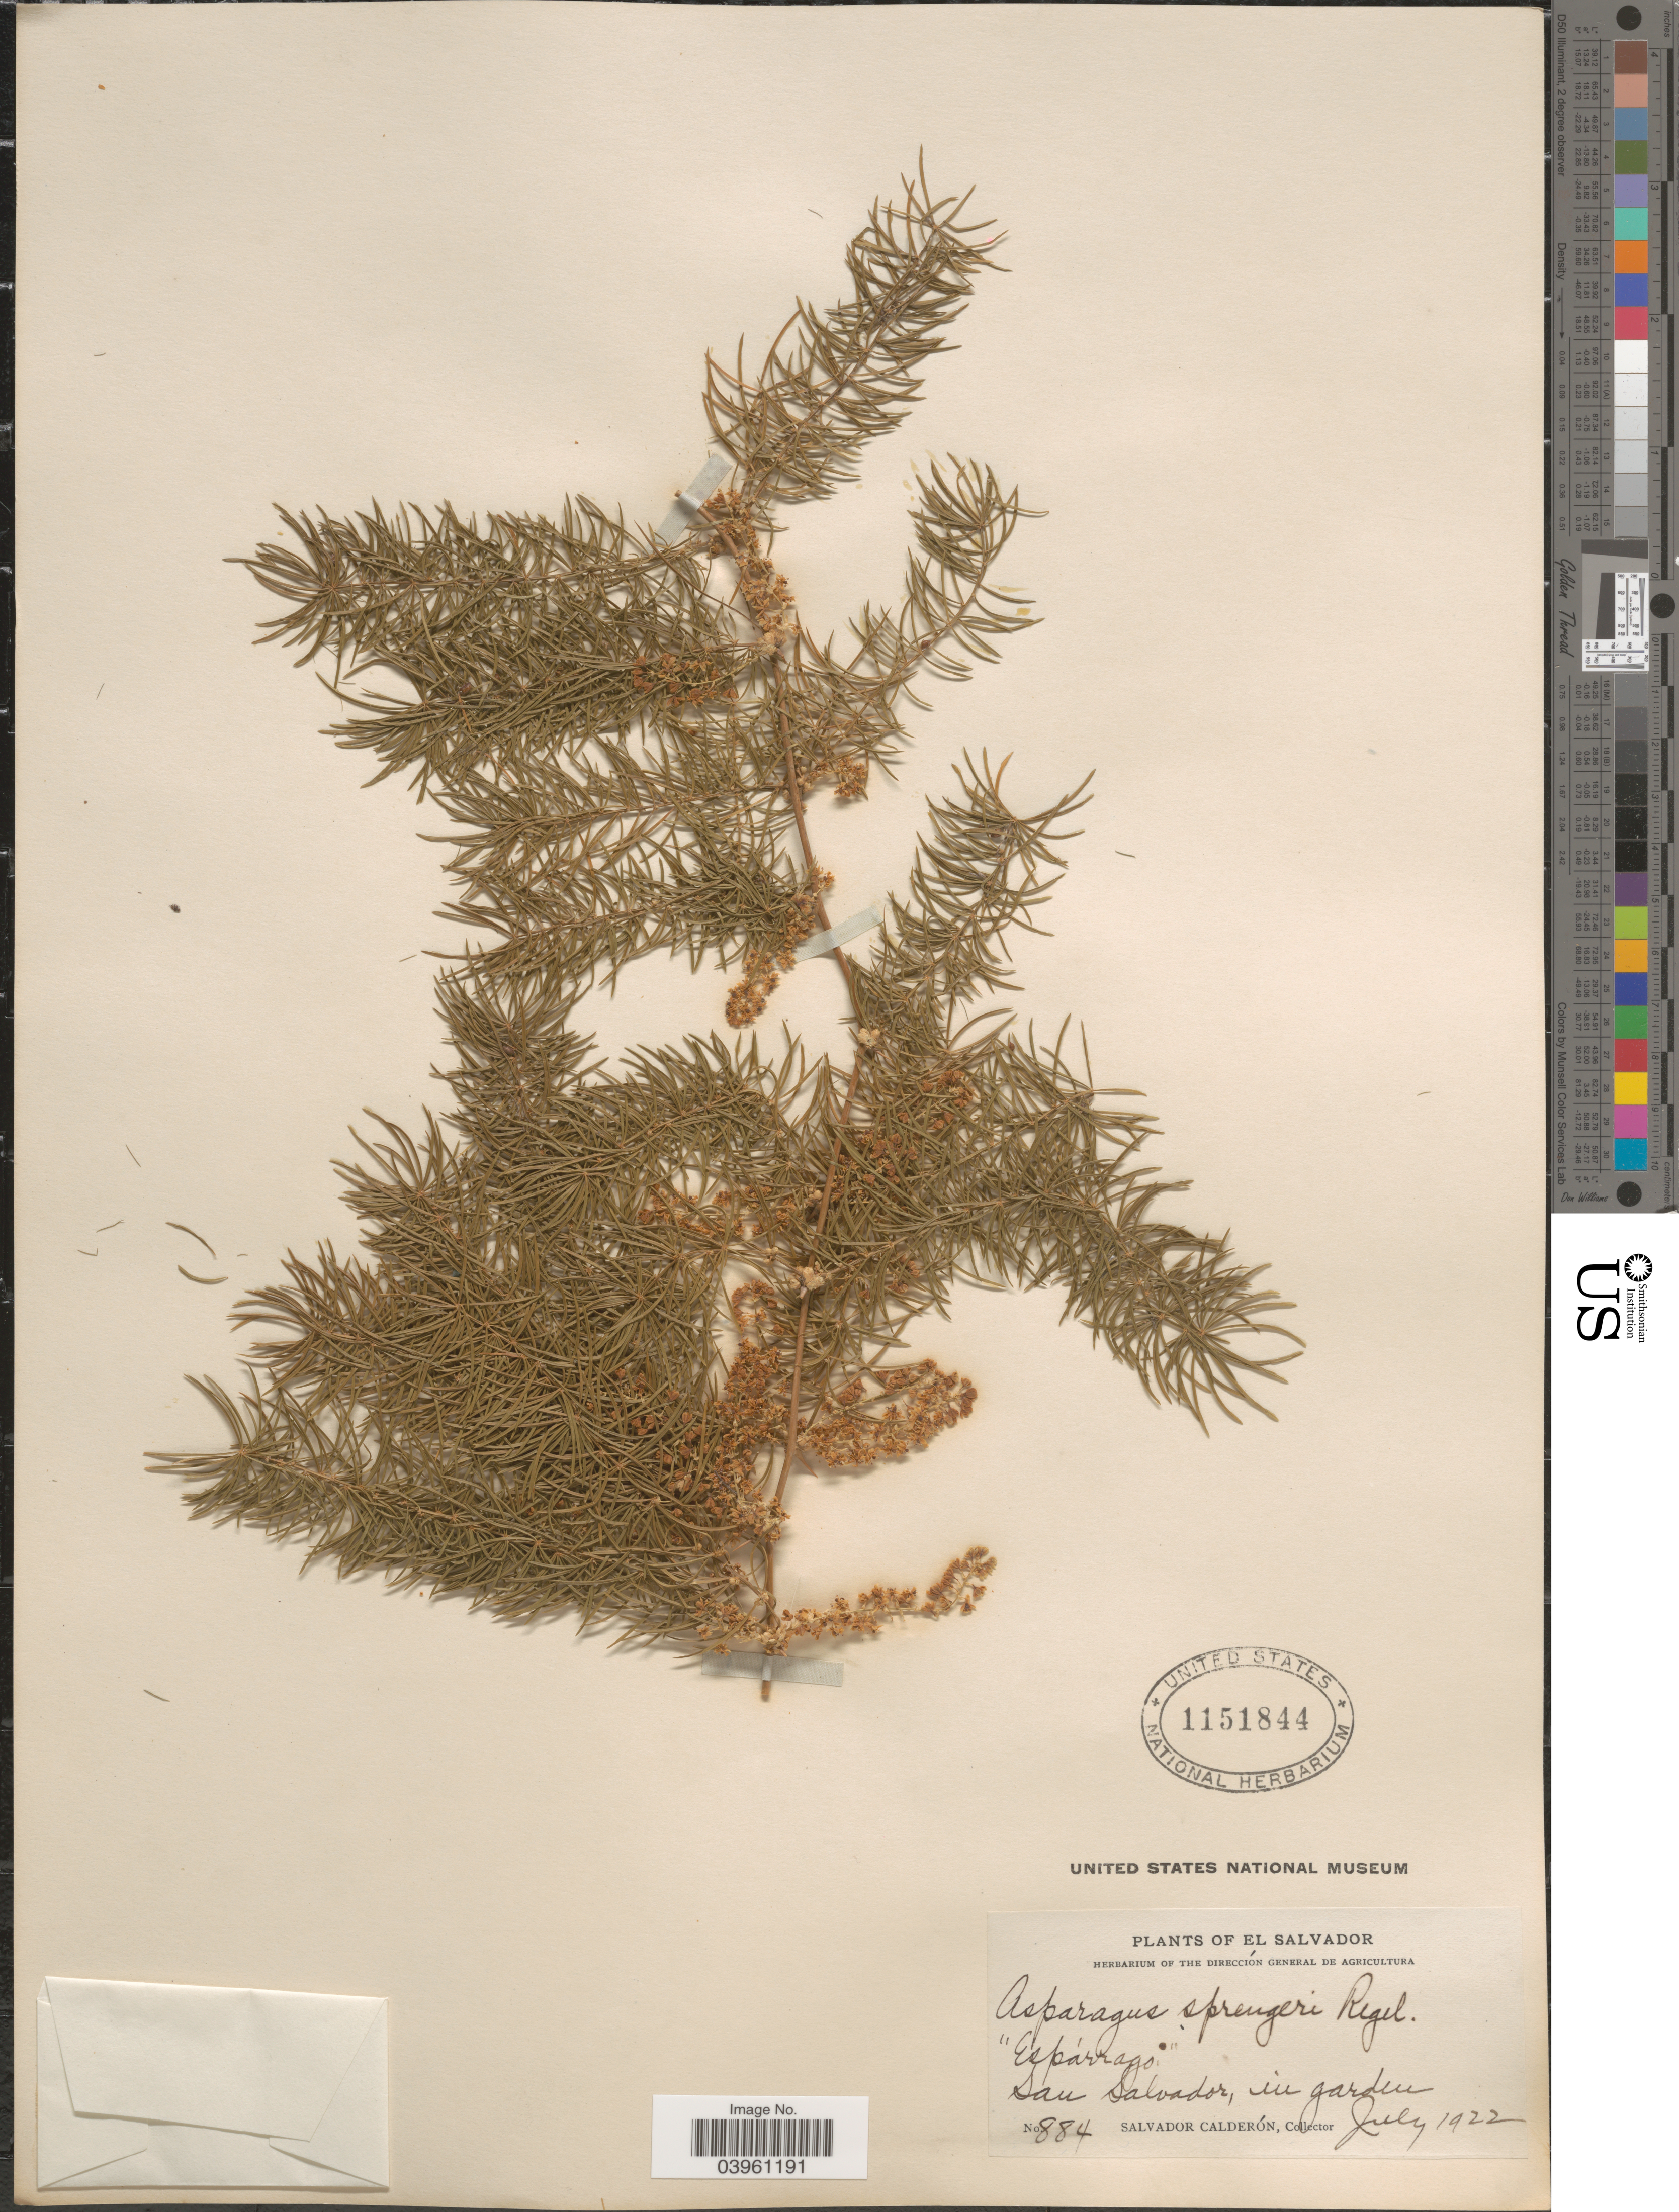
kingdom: Plantae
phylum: Tracheophyta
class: Liliopsida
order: Asparagales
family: Asparagaceae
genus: Asparagus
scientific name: Asparagus sp.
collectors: S. Calderón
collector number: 884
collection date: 1922-07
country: El Salvador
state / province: San Salvador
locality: In garden.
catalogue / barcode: US 1151844